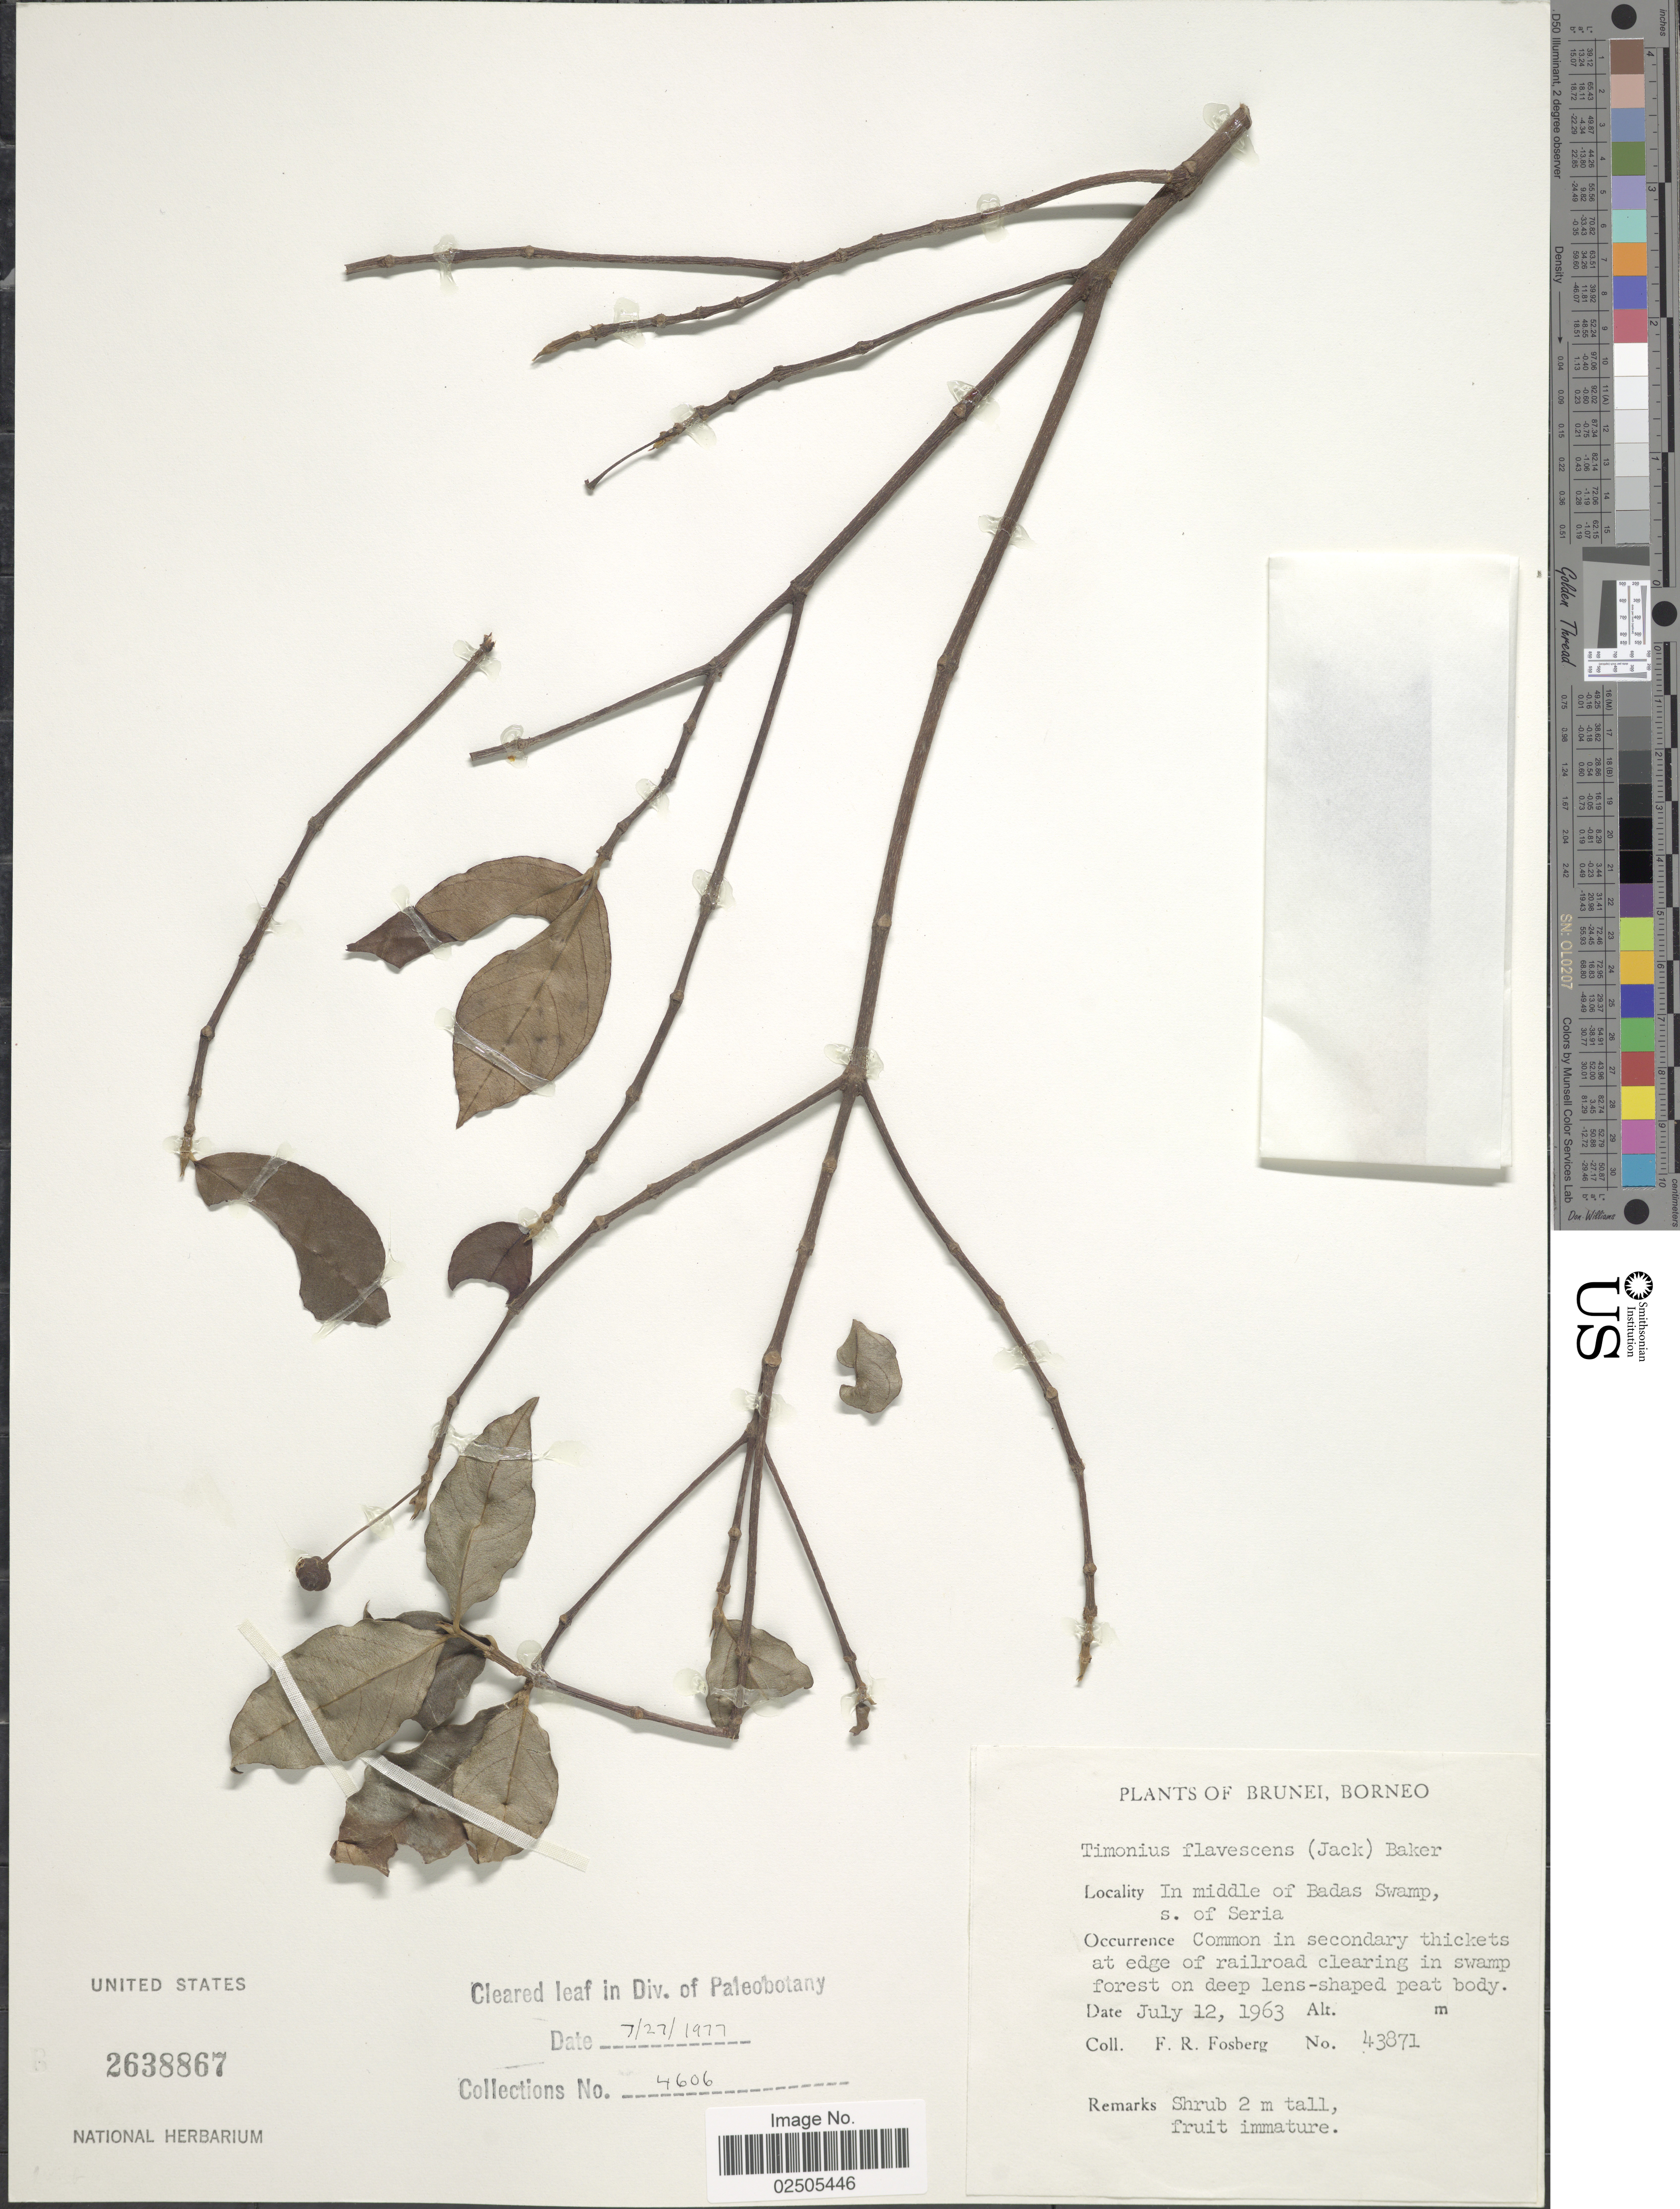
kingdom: Plantae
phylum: Tracheophyta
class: Magnoliopsida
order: Gentianales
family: Rubiaceae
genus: Timonius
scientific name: Timonius flavescens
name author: (Jack) Baker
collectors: F. R. Fosberg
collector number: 43871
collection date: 1963-07-12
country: Brunei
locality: Brunei, Borneo, In middle of Badas Swamp, s. of Seria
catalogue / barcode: US 2638867